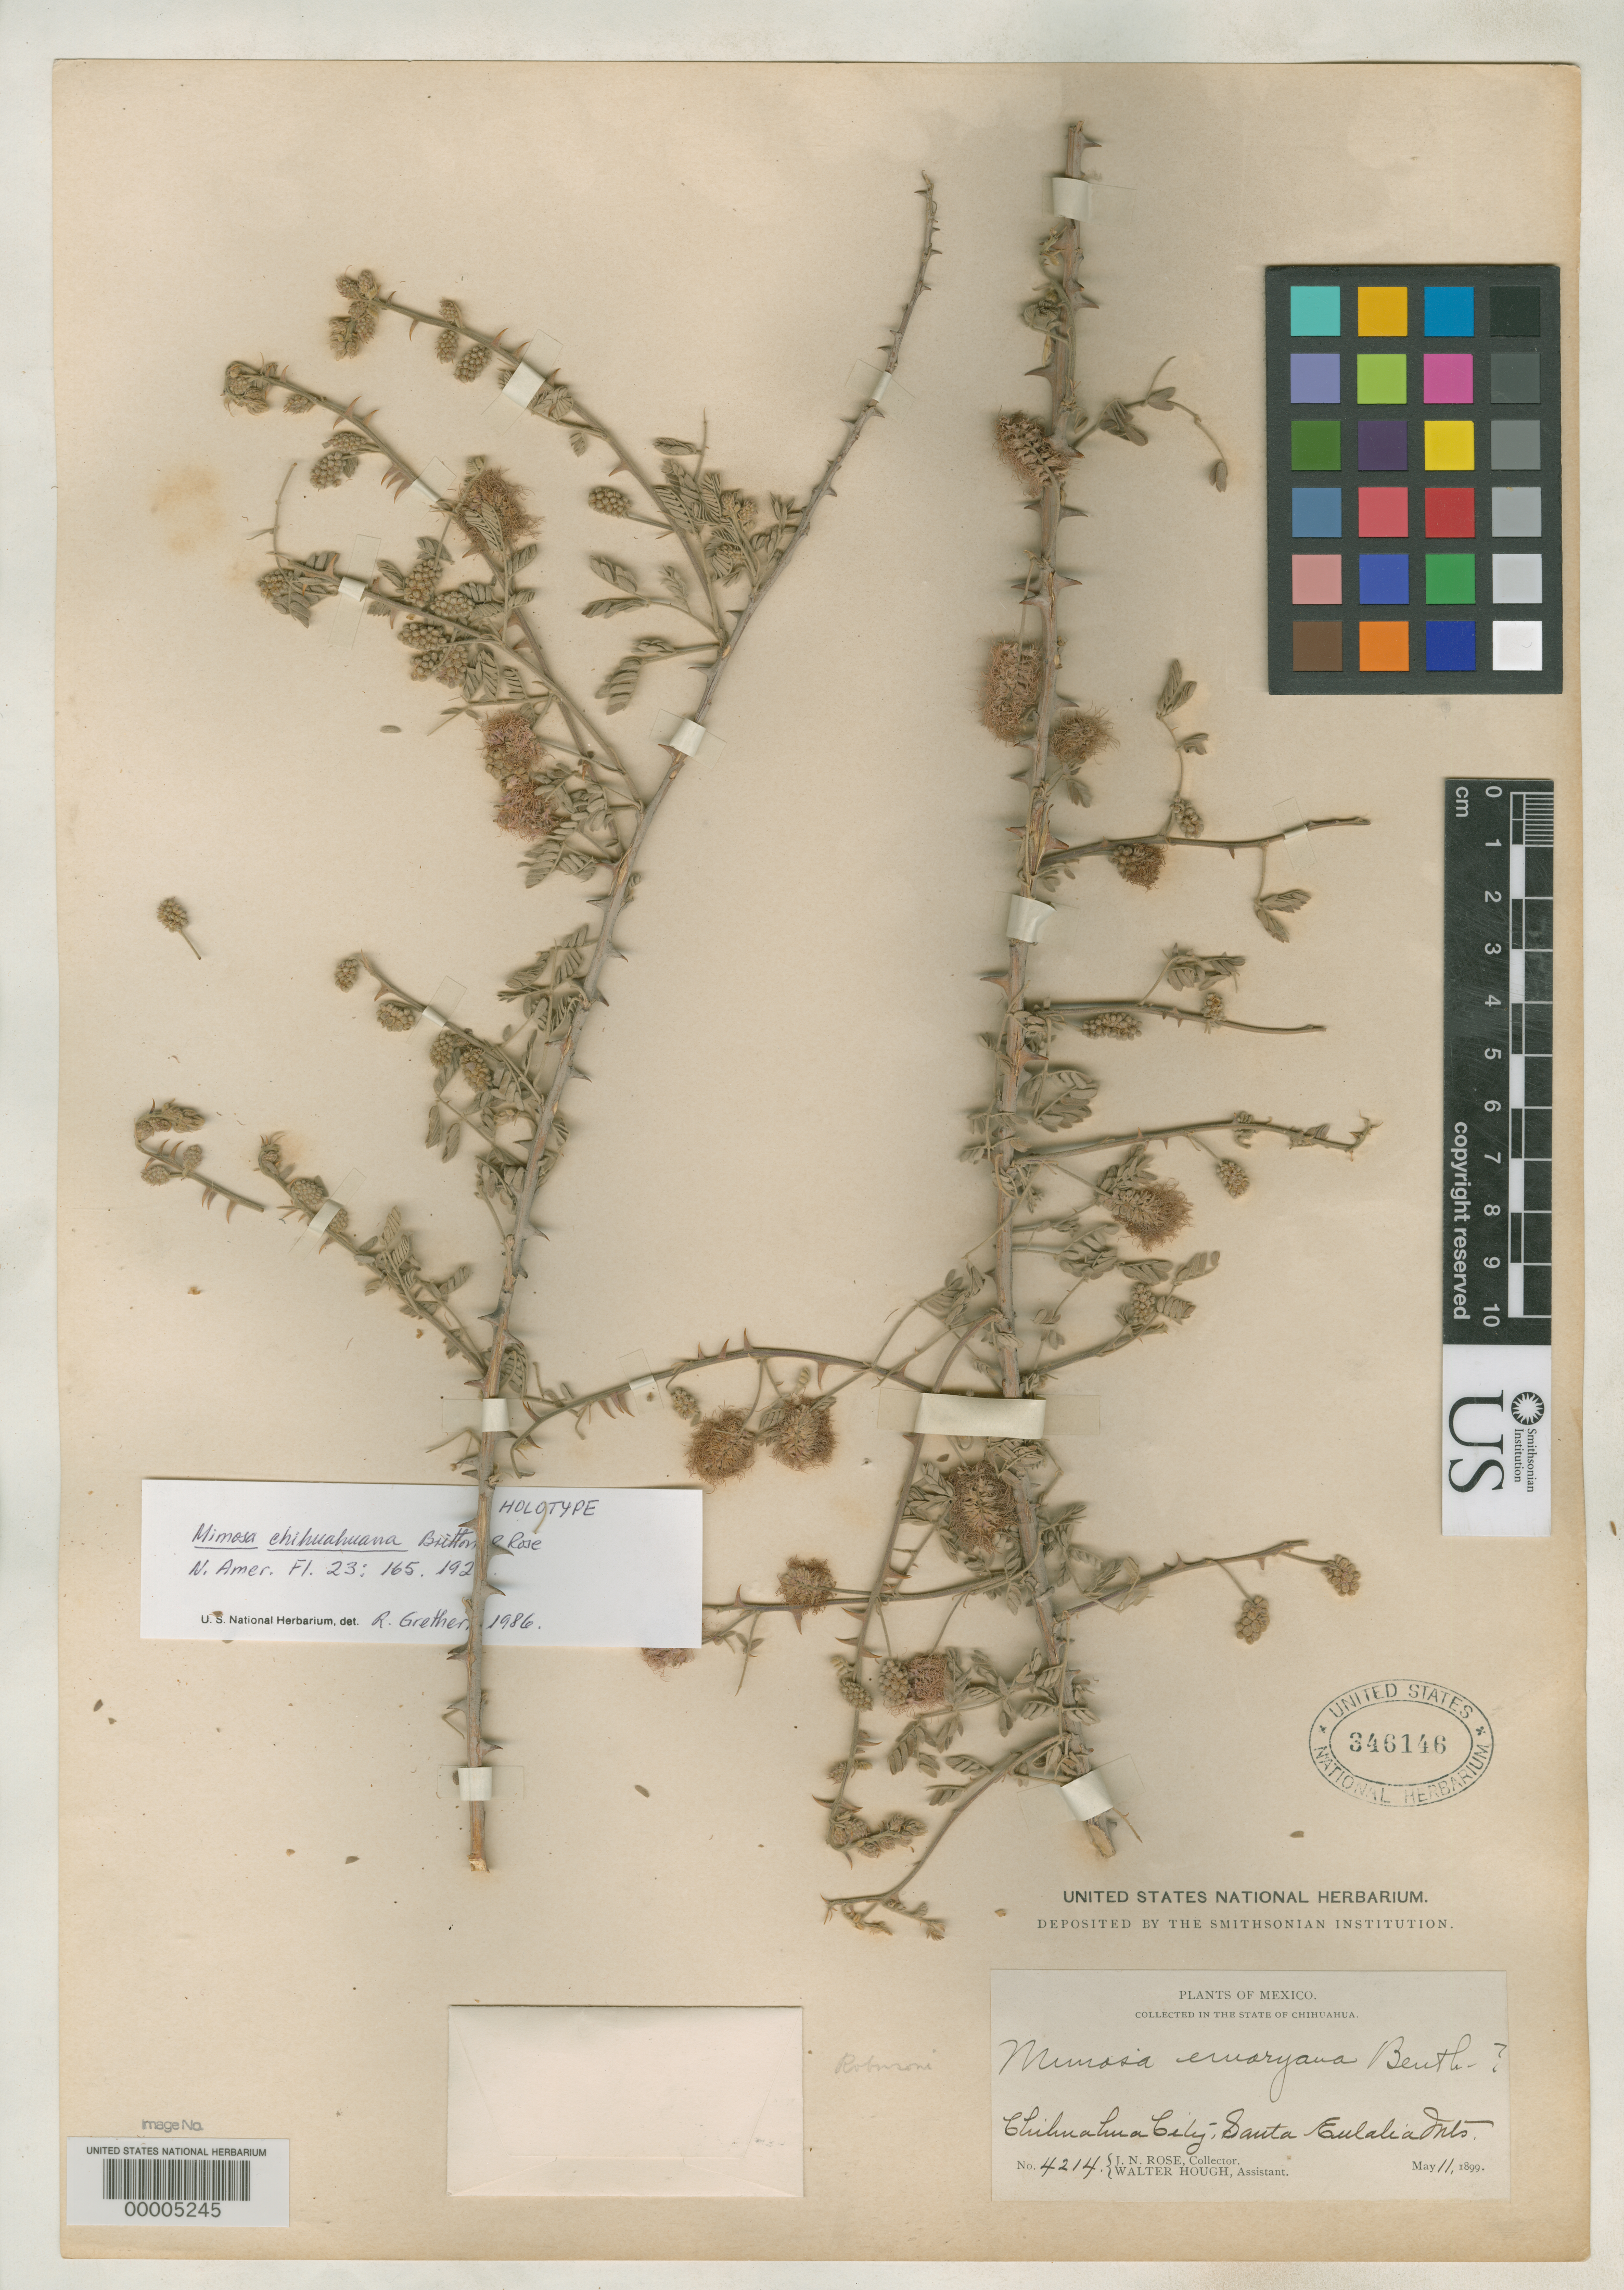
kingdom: Plantae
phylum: Tracheophyta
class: Magnoliopsida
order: Fabales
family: Fabaceae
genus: Mimosa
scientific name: Mimosa chihuahuana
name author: Britton & Rose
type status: Holotype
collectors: J. N. Rose & W. Hough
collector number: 4214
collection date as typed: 11 May 1899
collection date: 1899-05-11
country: Mexico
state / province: Chihuahua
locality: Santa Eulalia Mts., Chihuahua City.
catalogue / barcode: US 346146